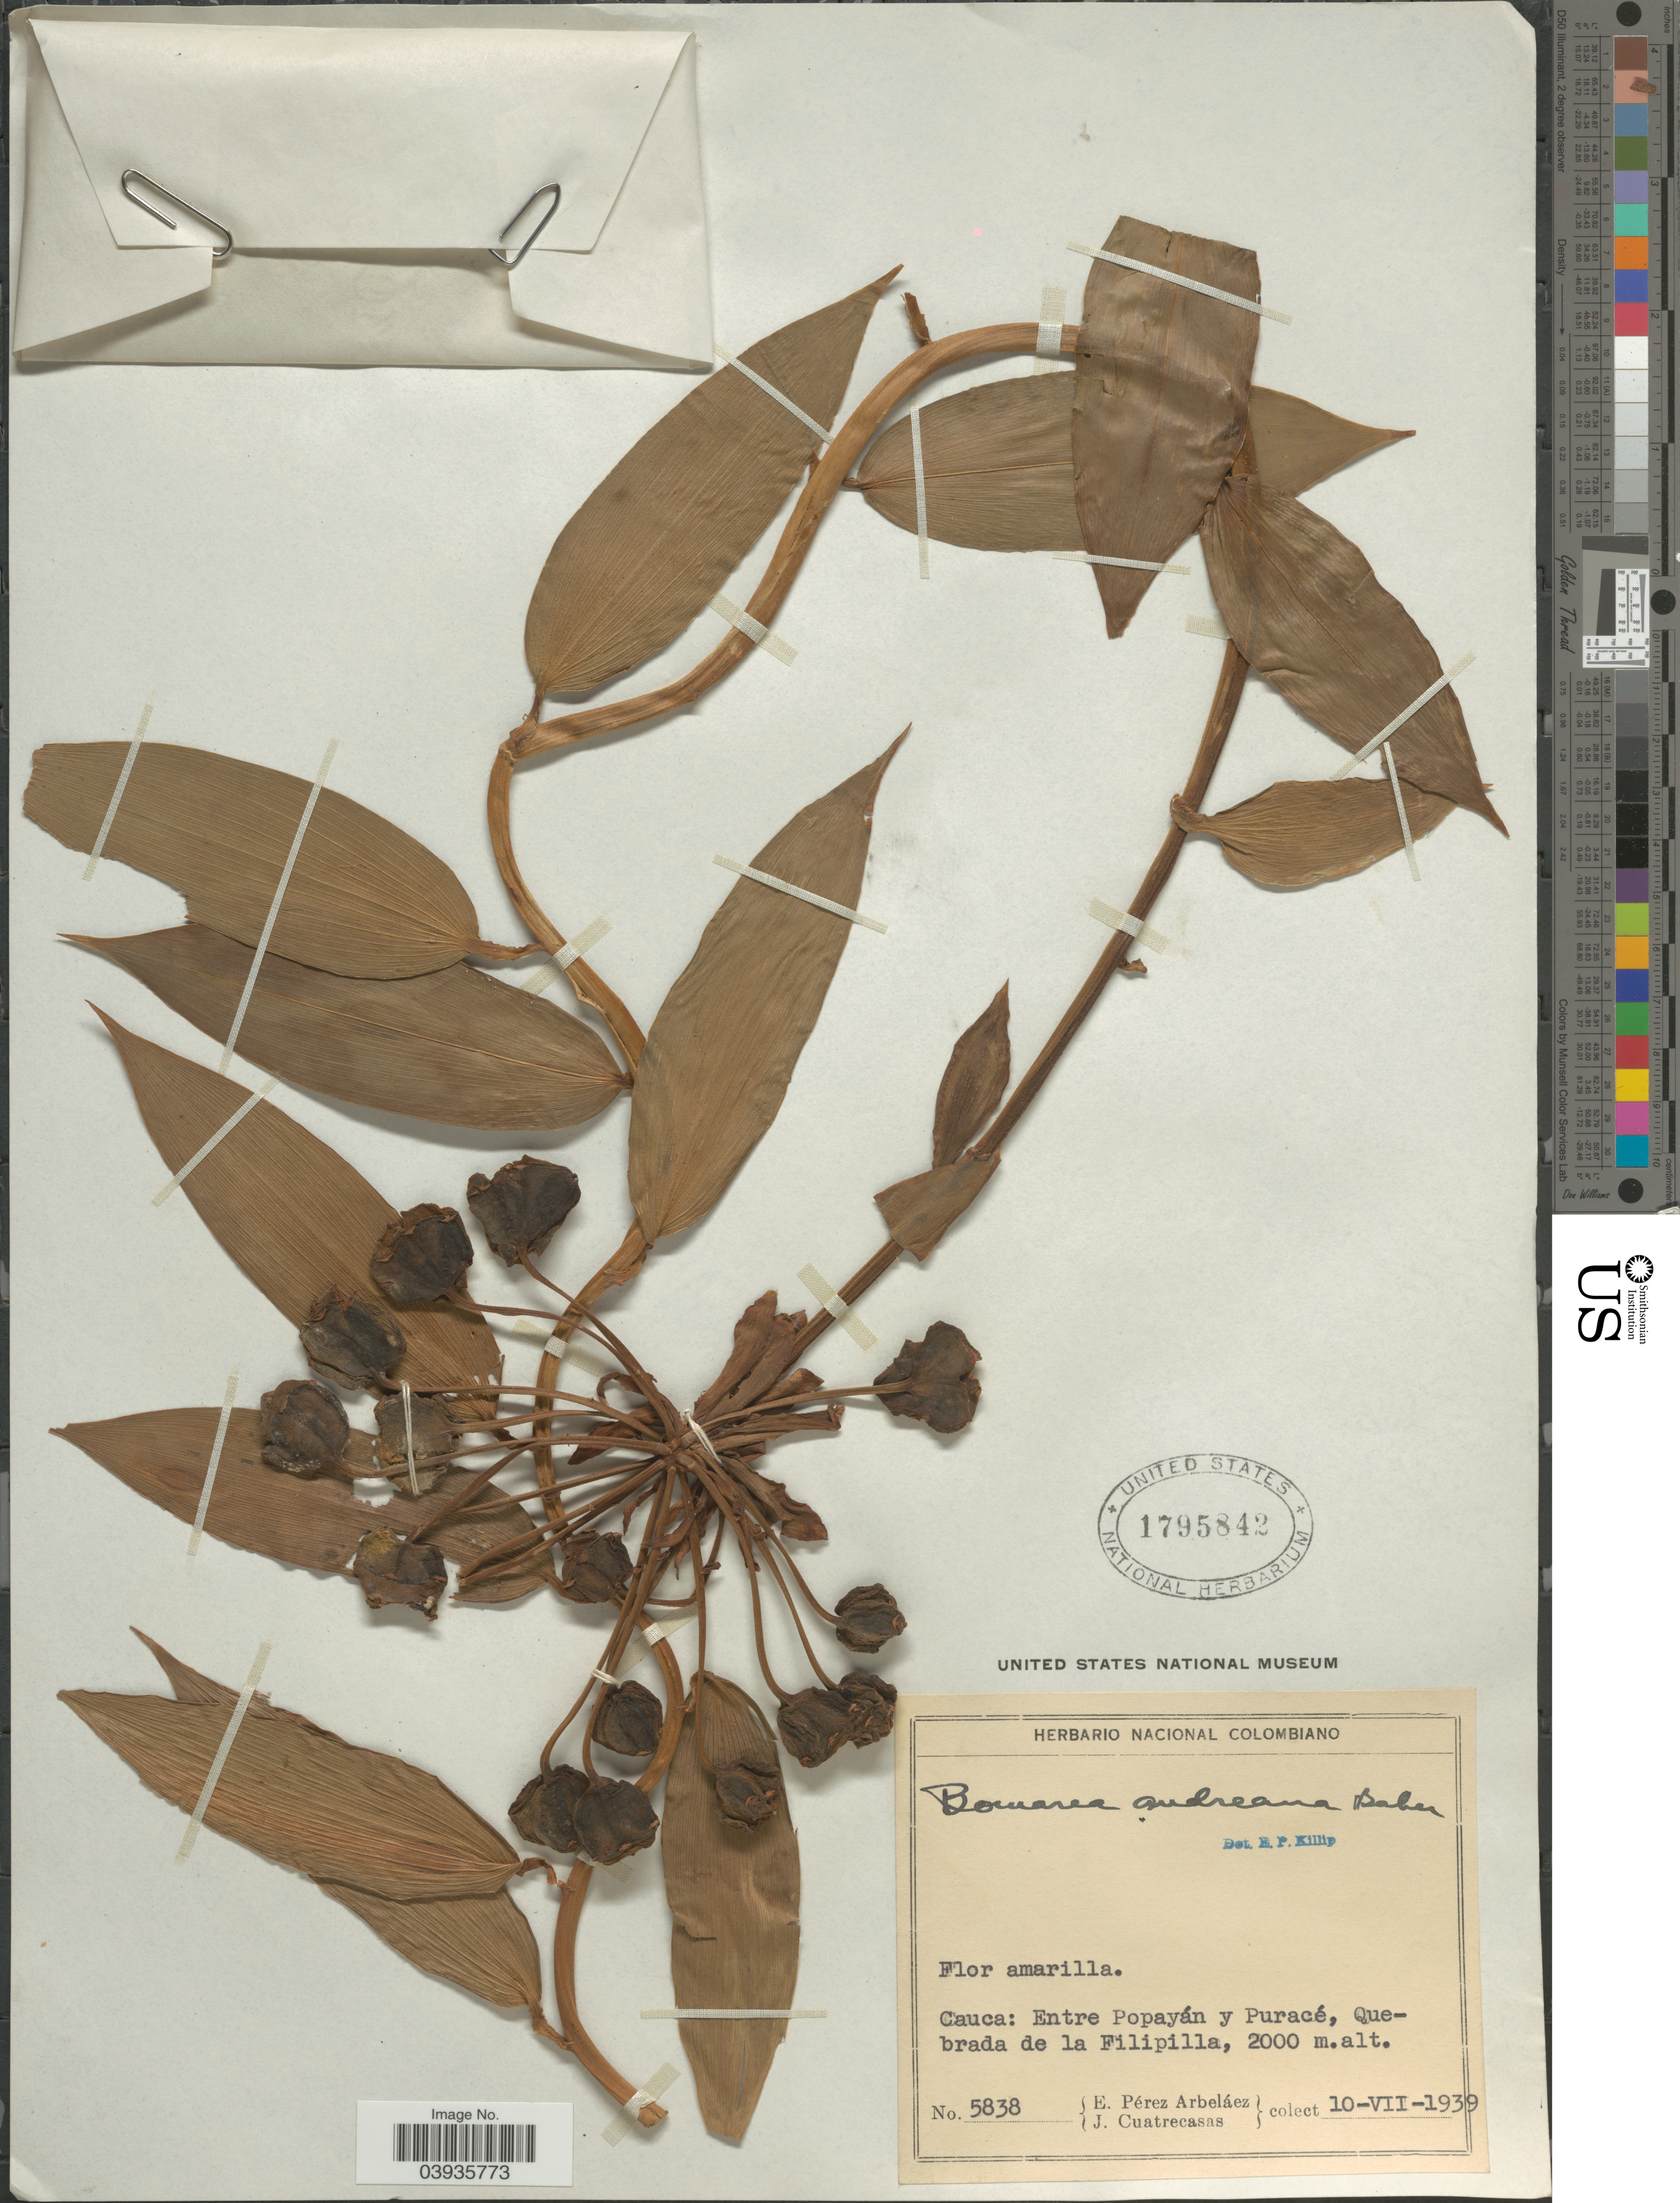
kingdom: Plantae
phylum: Tracheophyta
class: Liliopsida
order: Liliales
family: Alstroemeriaceae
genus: Bomarea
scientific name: Bomarea andreana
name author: Baker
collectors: E. Pérez Arbeláez & J. Cuatrecasas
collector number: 5838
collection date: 1939-07-10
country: Colombia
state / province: Cauca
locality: Entre Popayán y Puracé, Quebrada de la Filipilla.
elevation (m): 2000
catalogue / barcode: US 1795842